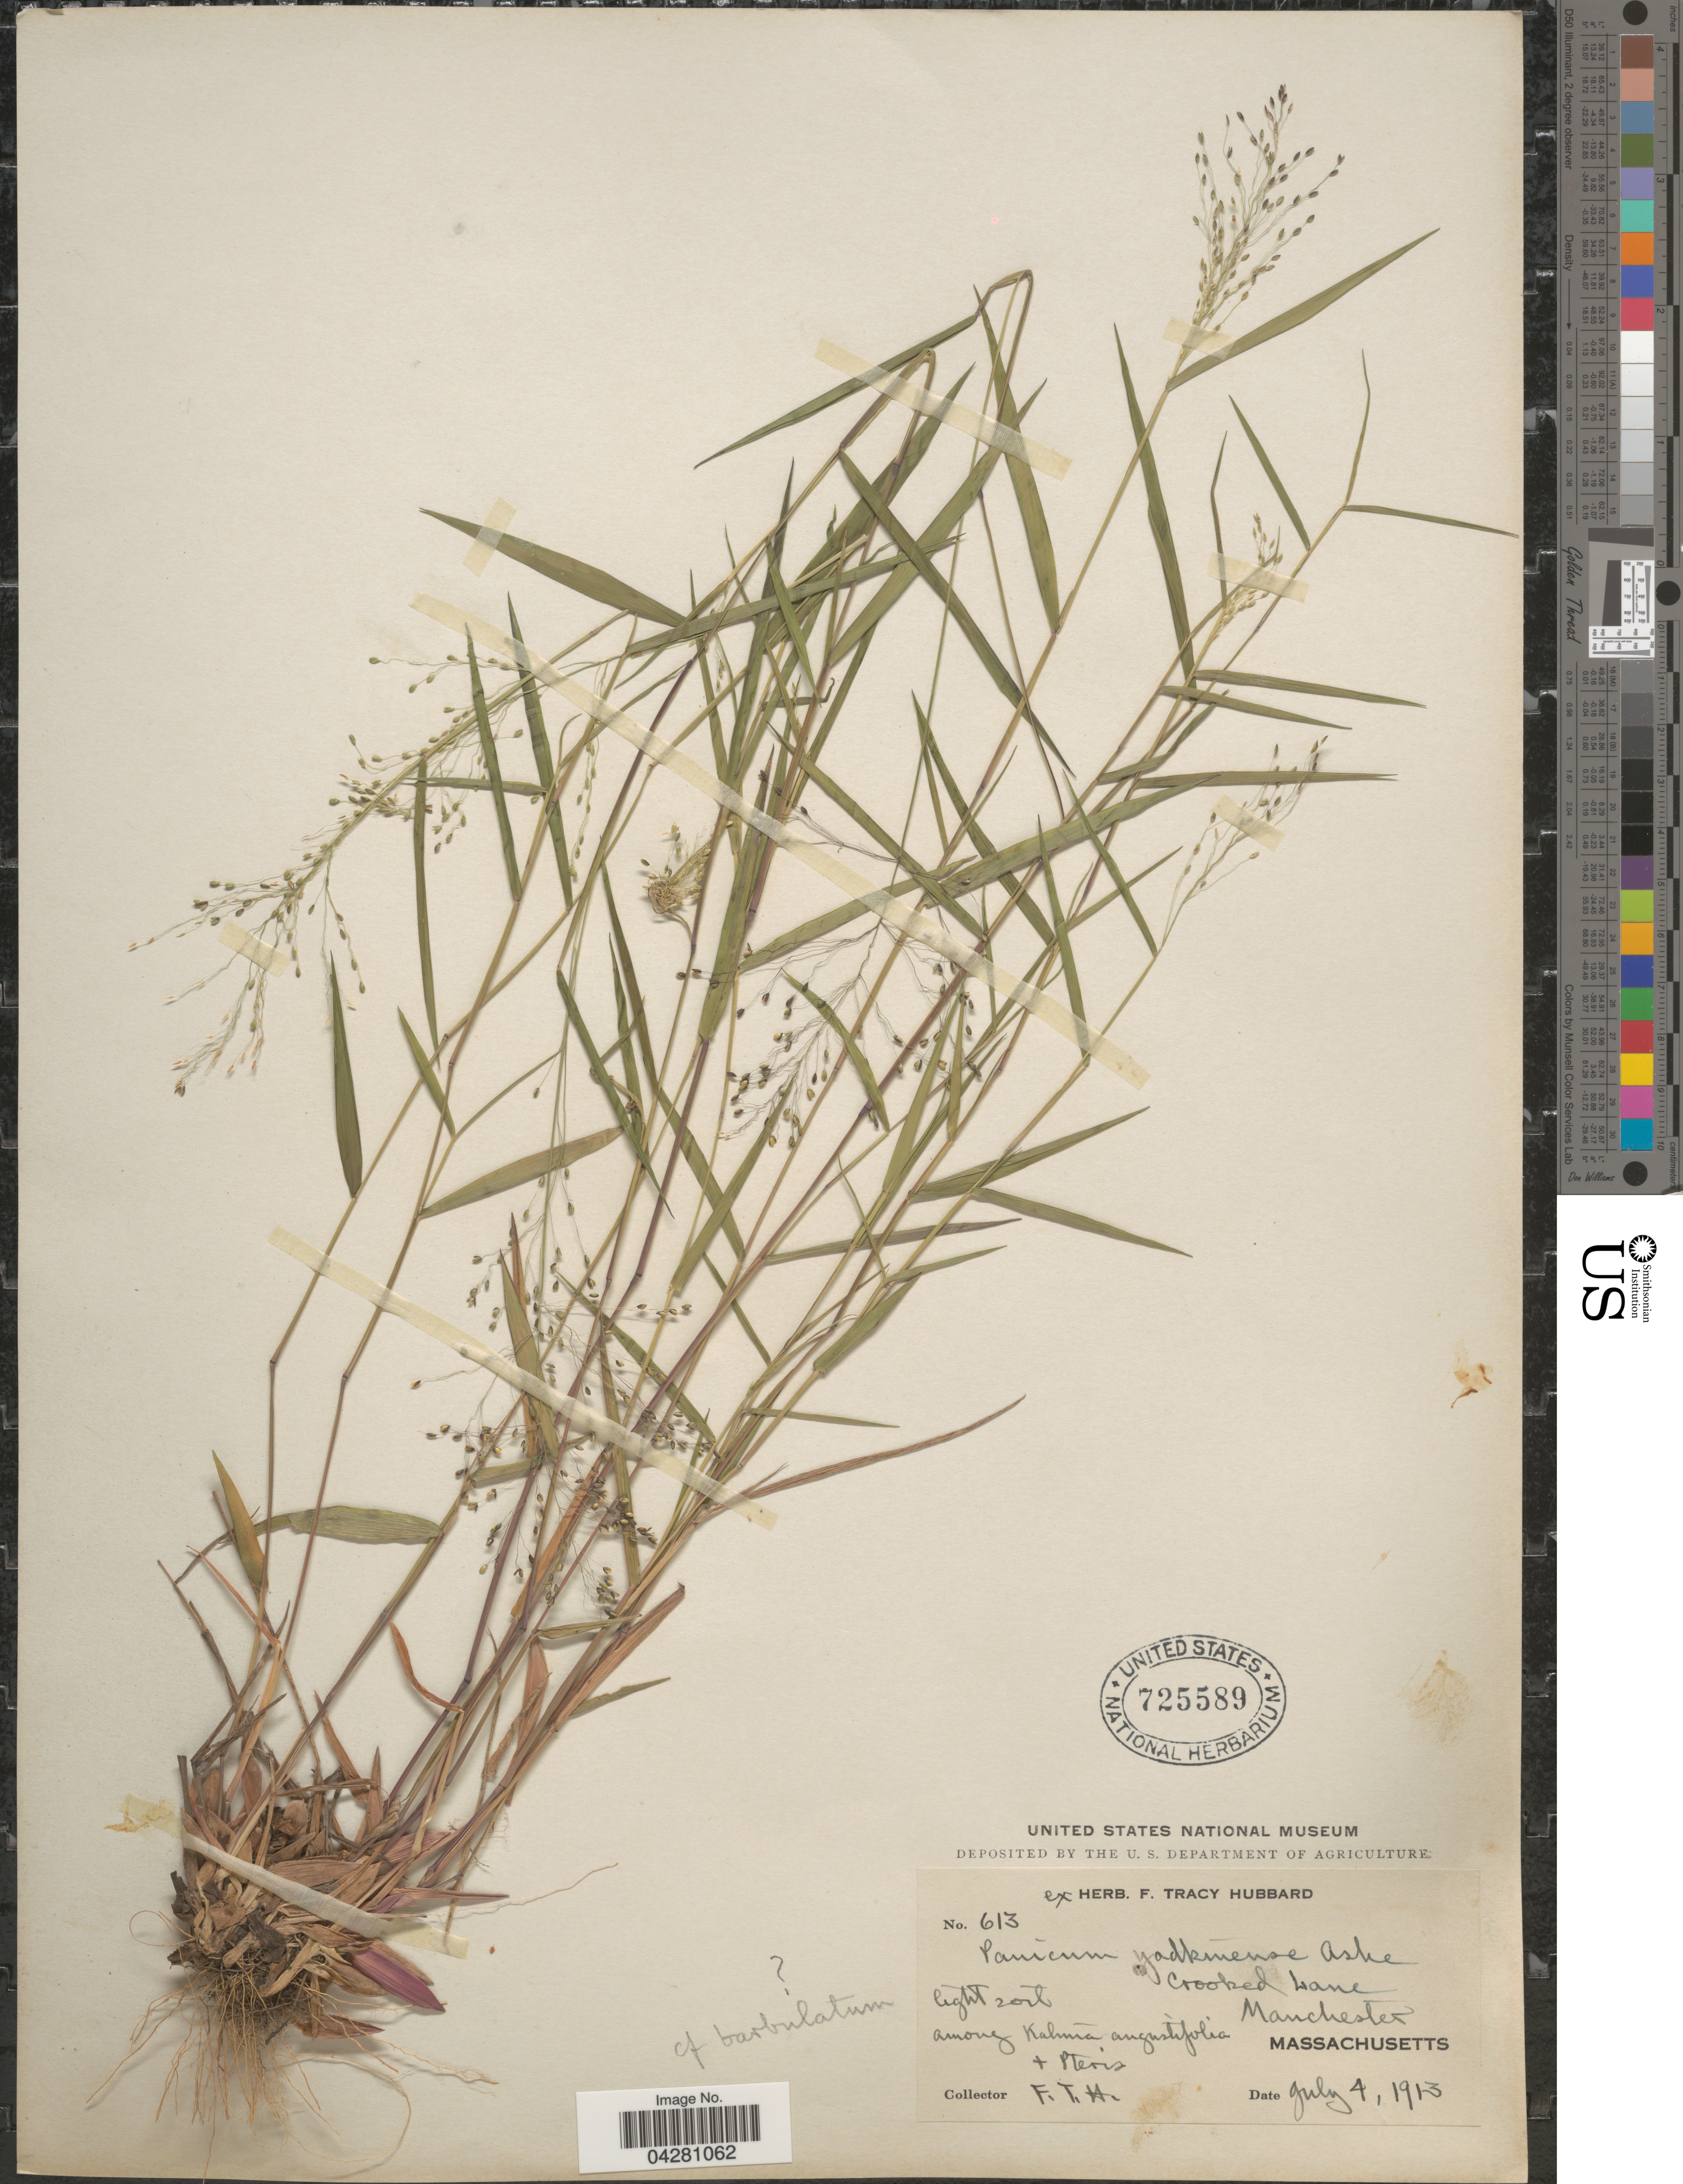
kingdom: Plantae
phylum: Tracheophyta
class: Liliopsida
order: Poales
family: Poaceae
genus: Dichanthelium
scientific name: Dichanthelium dichotomum var. dichotomum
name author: (L.) Gould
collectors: F. T. Hubbard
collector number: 613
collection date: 1913-07-04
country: United States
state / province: Massachusetts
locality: Crooked Lane. Manchester.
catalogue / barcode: US 725589